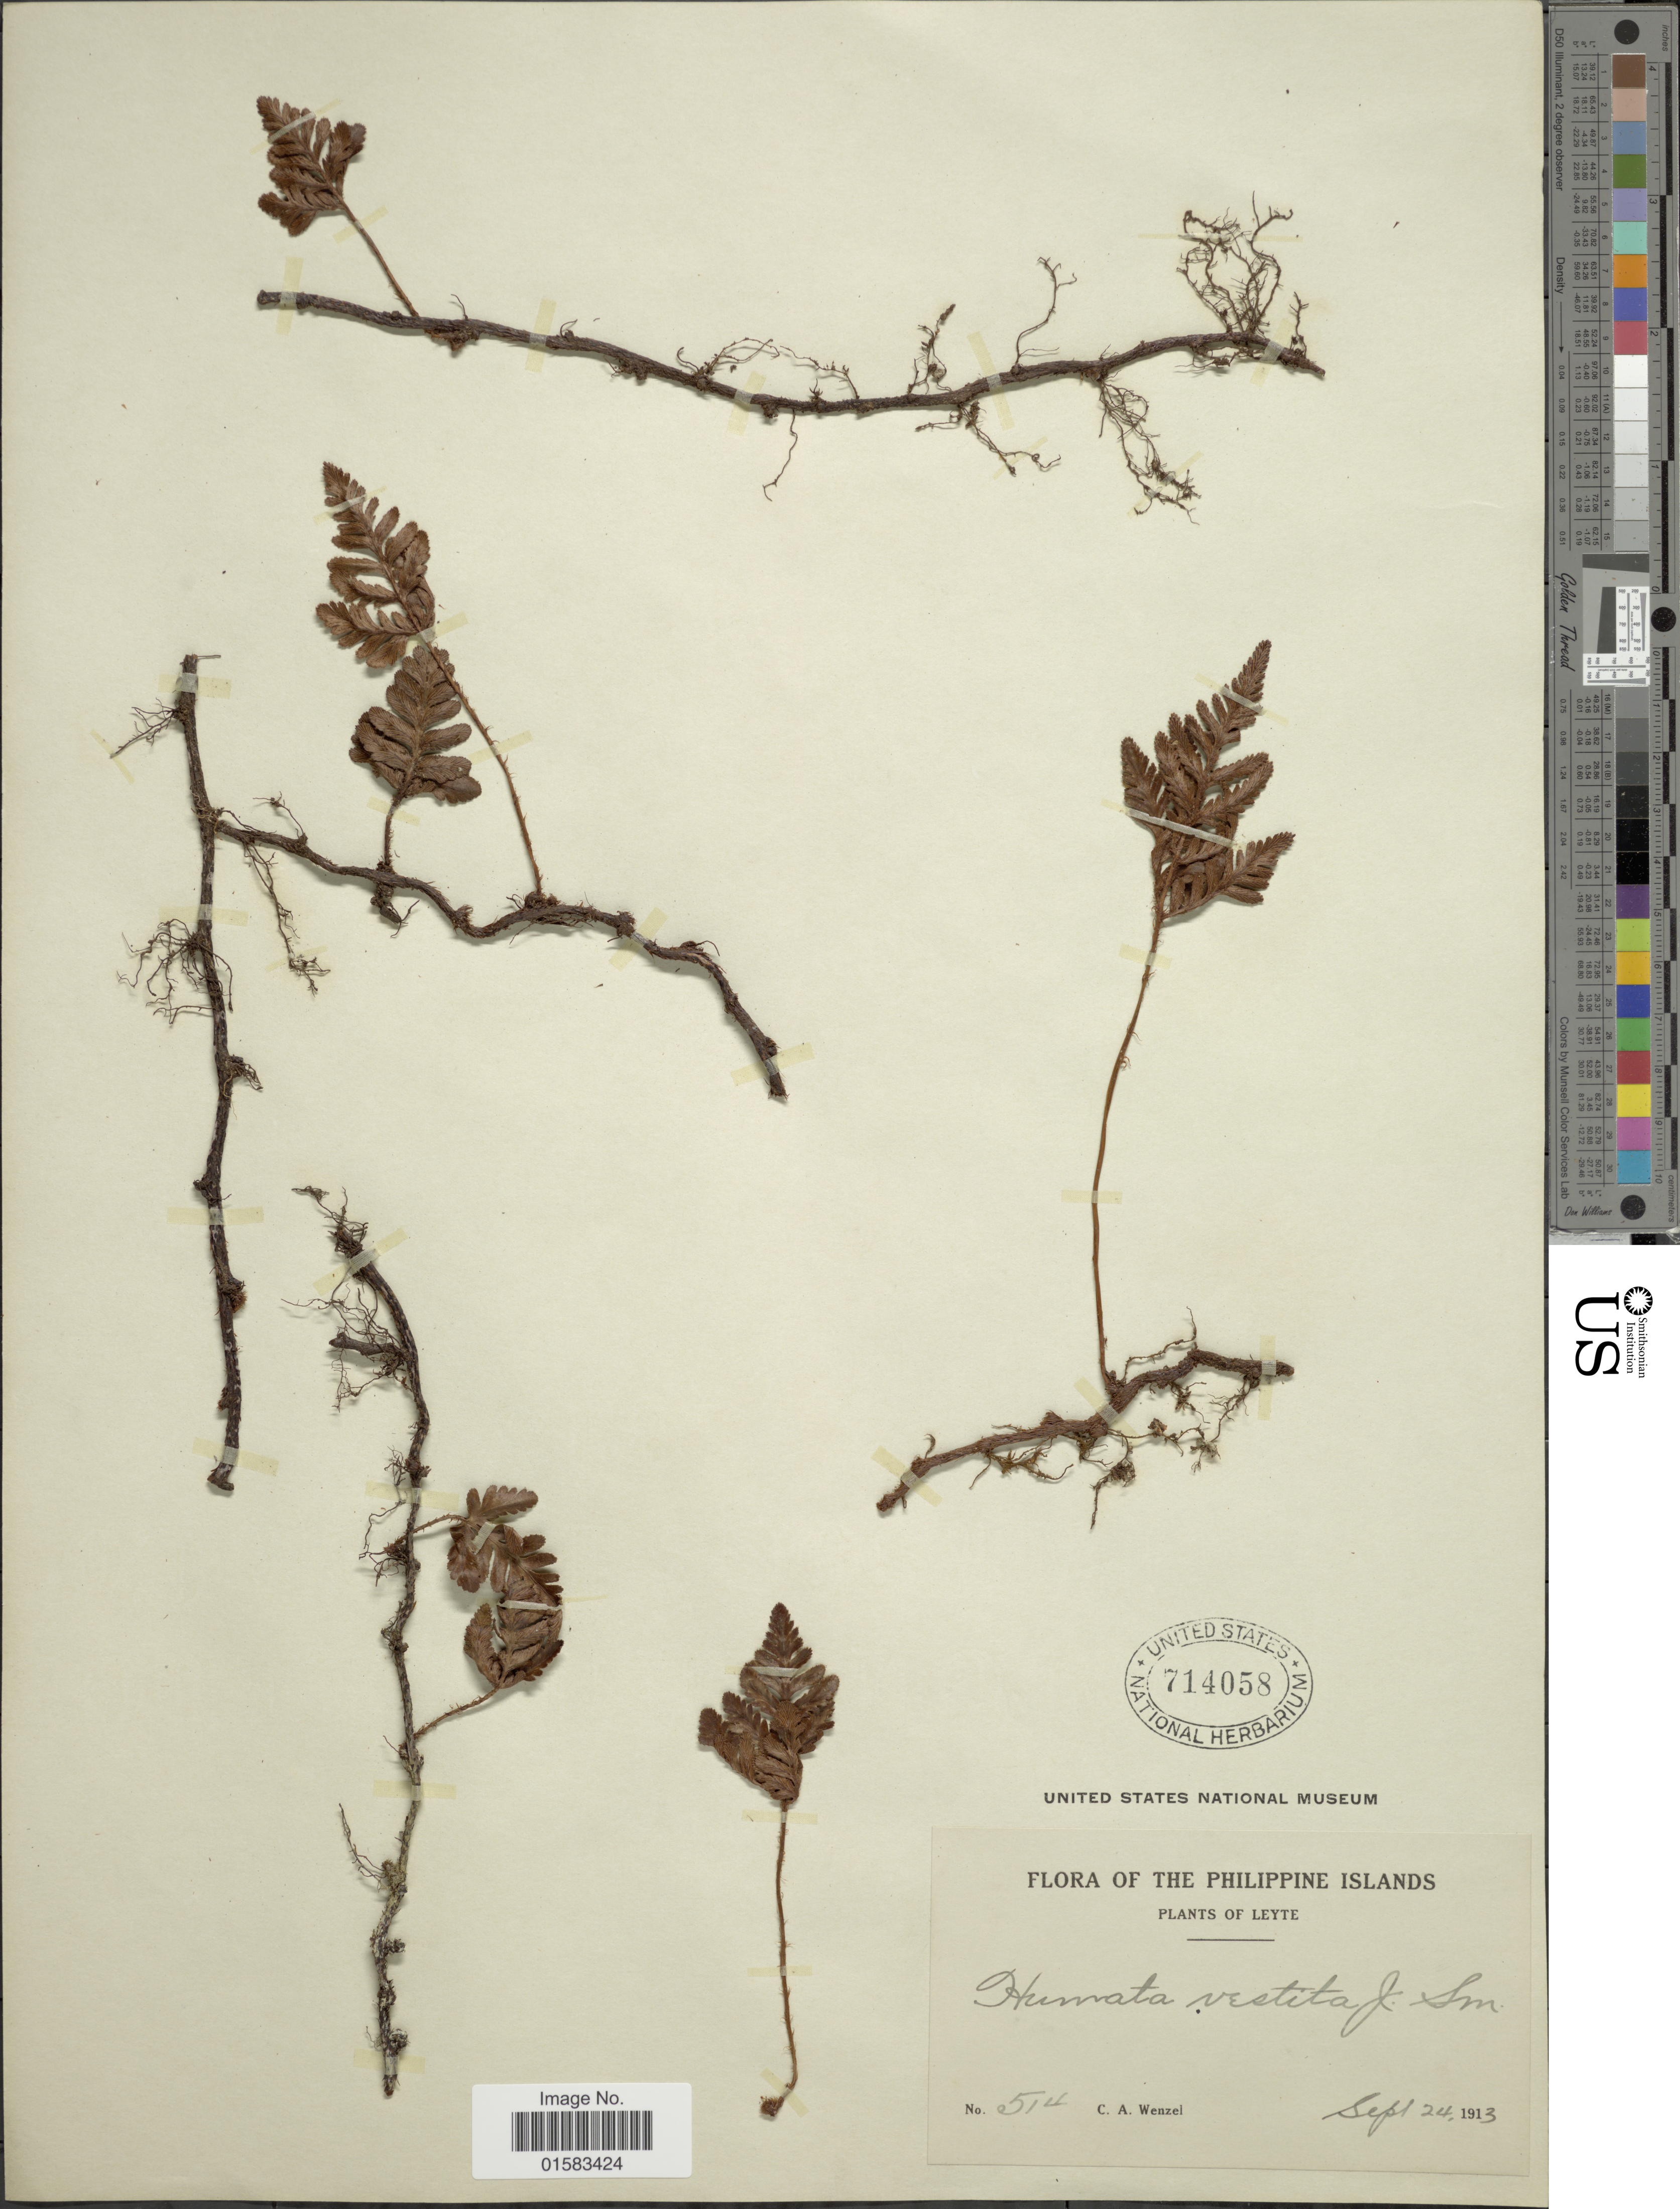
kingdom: Plantae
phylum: Tracheophyta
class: Polypodiopsida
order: Polypodiales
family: Davalliaceae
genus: Davallia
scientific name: Davallia repens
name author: (L. f.) Kuhn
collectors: C. Wenzel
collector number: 514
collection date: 1913-09-24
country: Philippines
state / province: Eastern Visayas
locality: Leyte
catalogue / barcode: US 714058